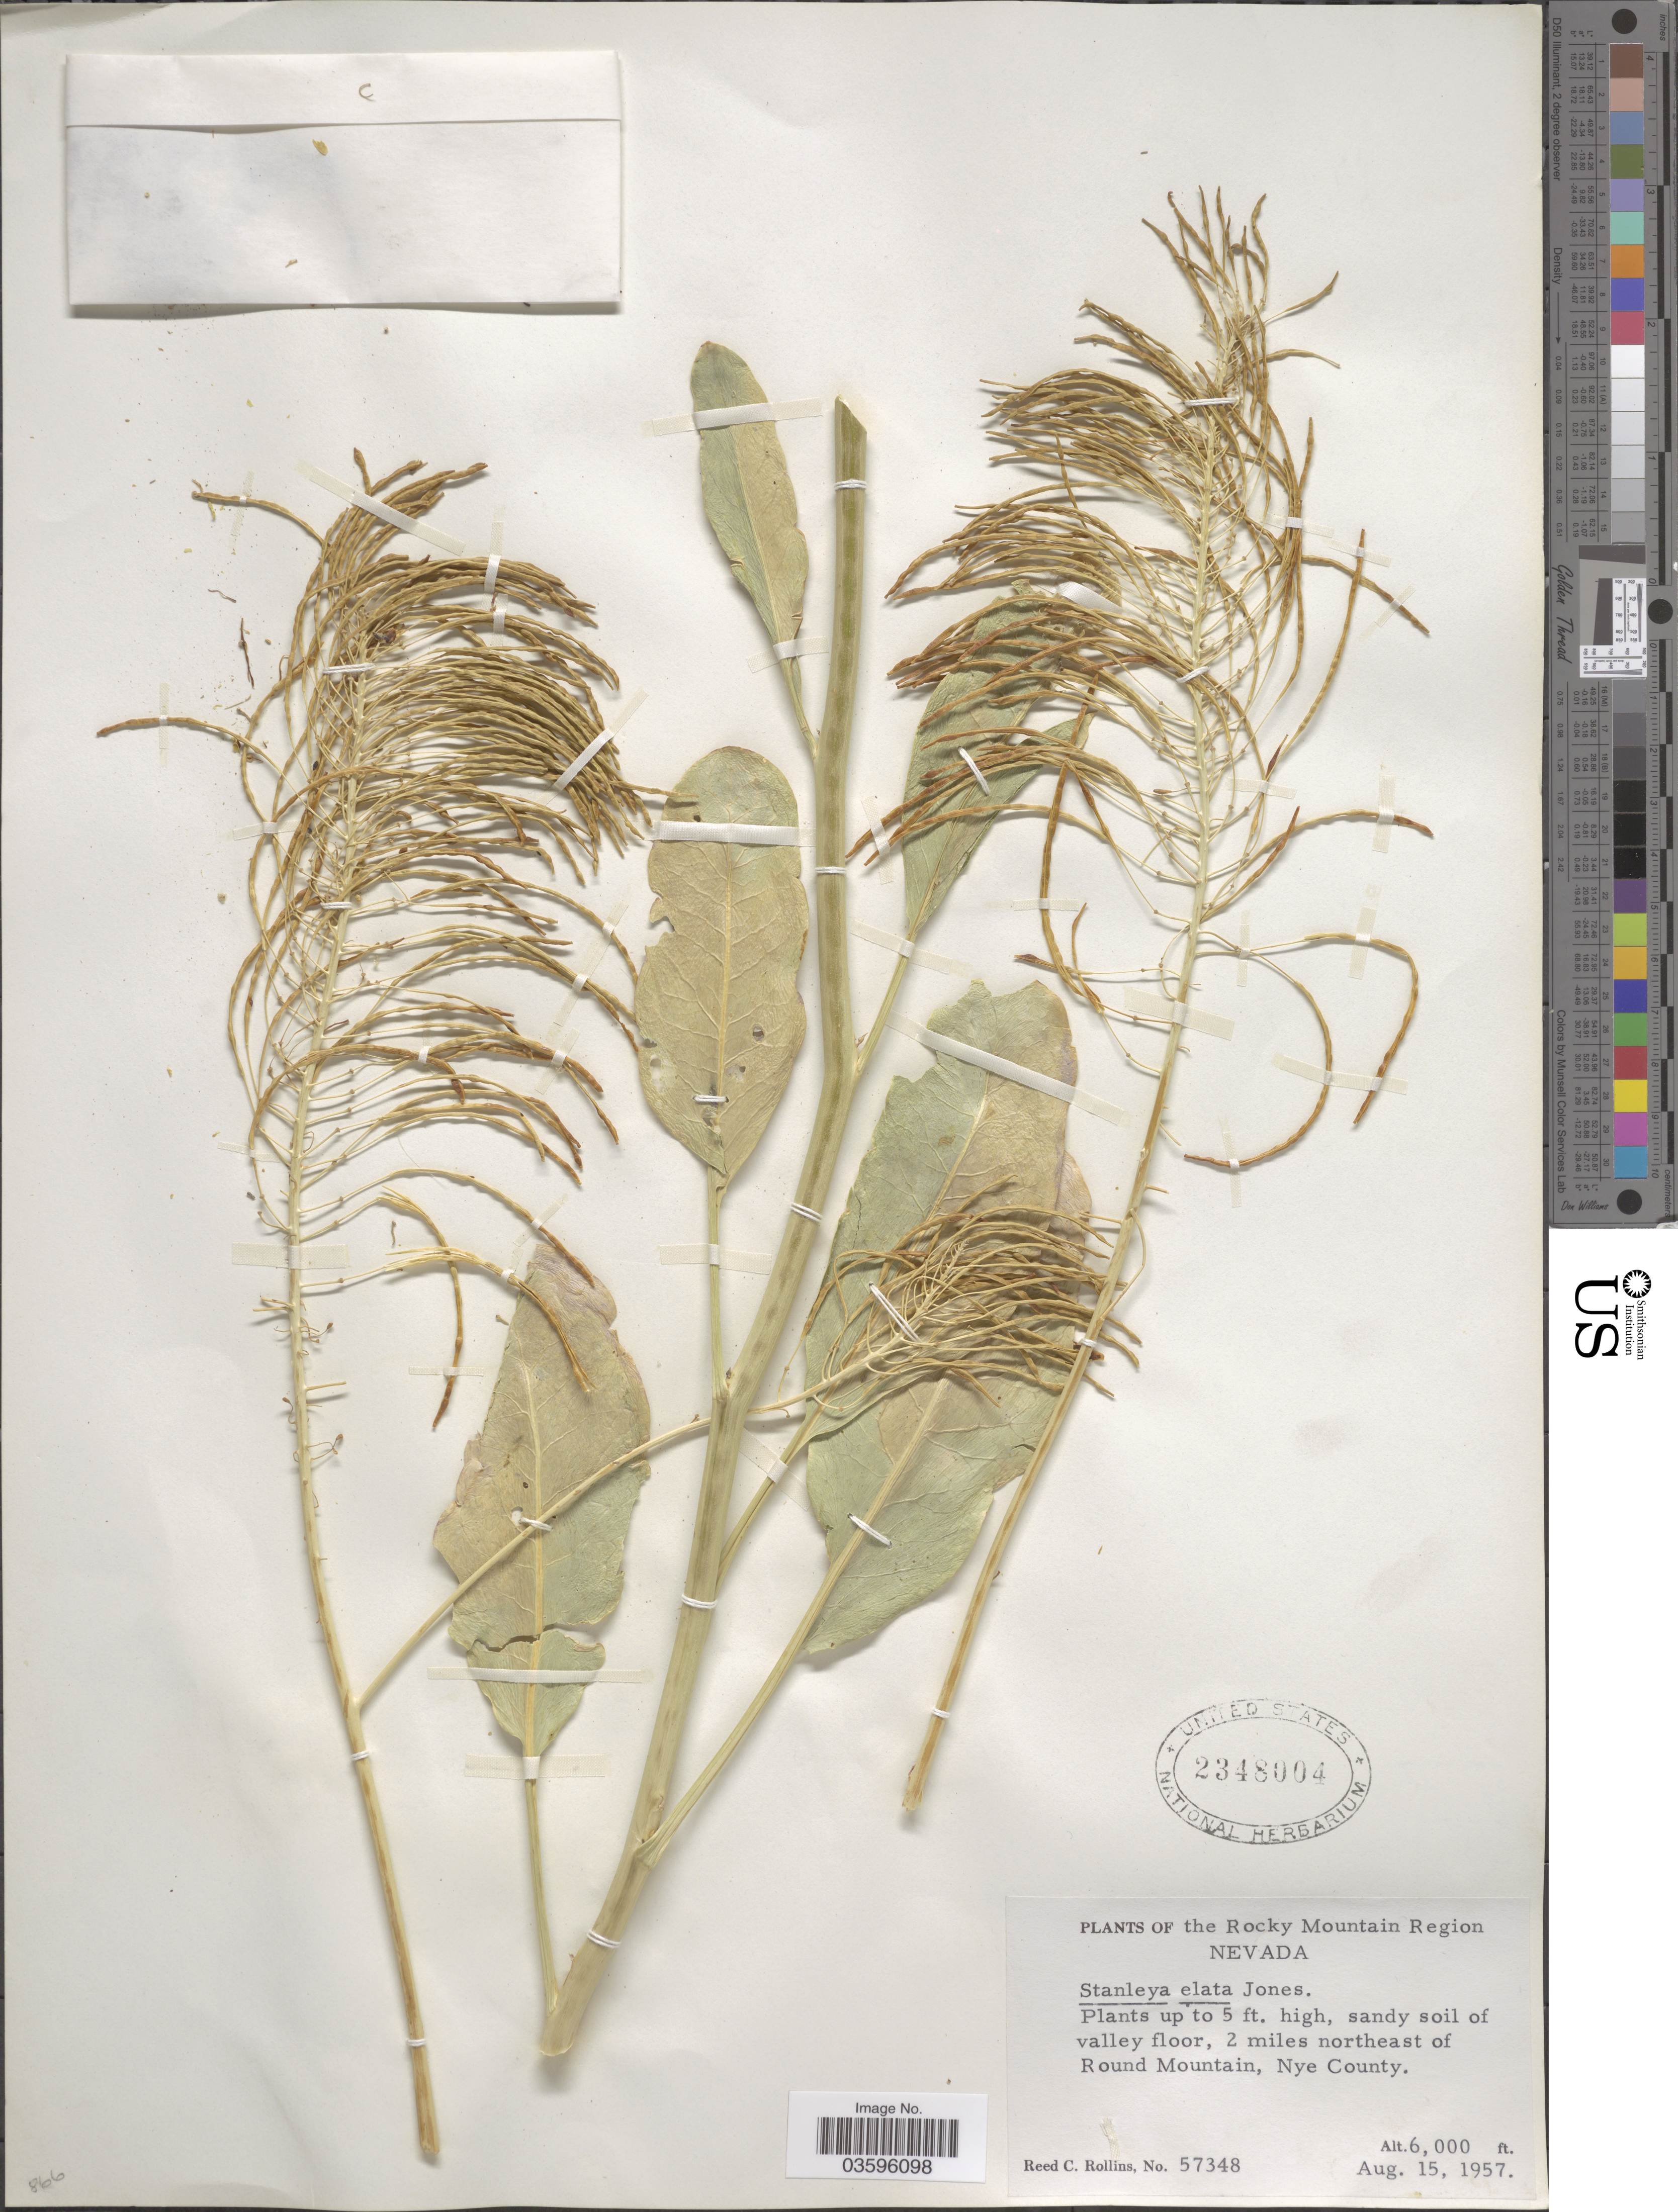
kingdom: Plantae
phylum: Tracheophyta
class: Magnoliopsida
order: Brassicales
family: Brassicaceae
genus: Stanleya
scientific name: Stanleya elata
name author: M.E. Jones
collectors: R. C. Rollins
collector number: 57348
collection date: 1957-08-15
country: United States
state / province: Nevada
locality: The Rocky Mountain Region. Sandy soil of valley floor, 2 miles northeast of Round Mountain, Nye County.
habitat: sandy soil of valley floor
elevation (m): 1829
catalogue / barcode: US 2348004